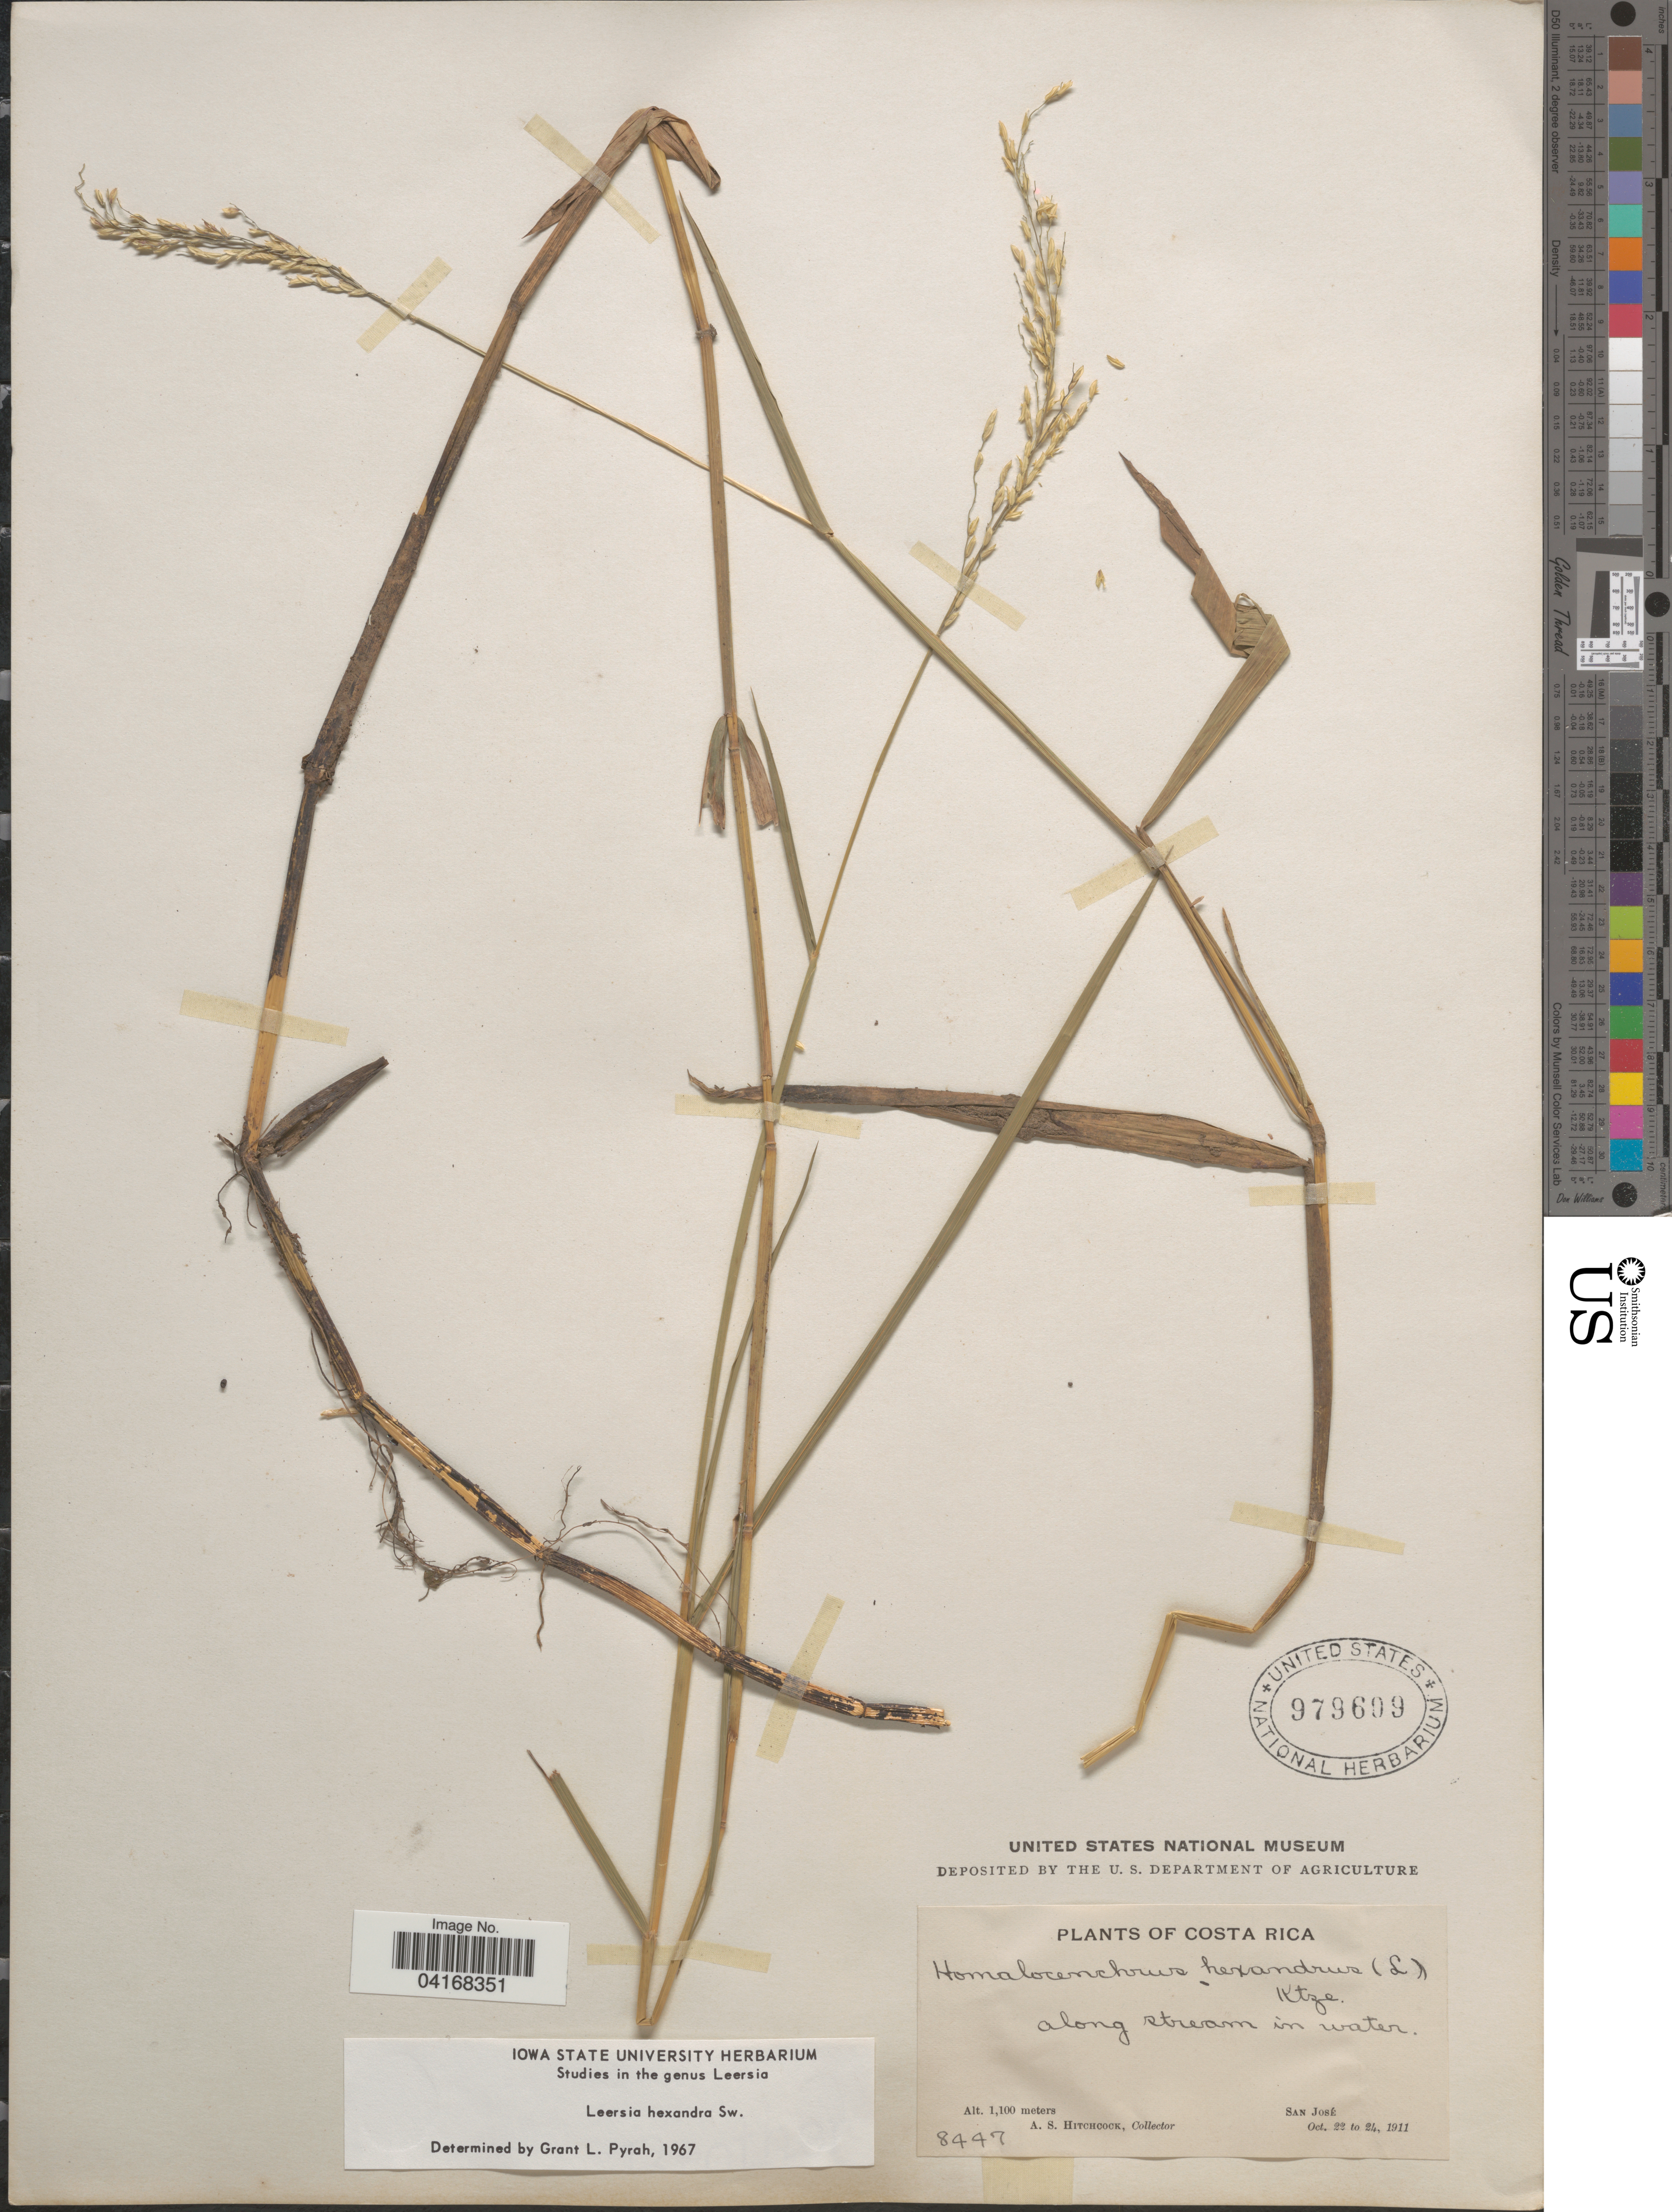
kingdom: Plantae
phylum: Tracheophyta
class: Liliopsida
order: Poales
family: Poaceae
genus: Leersia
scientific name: Leersia hexandra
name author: Sw.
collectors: A. S. Hitchcock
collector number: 8447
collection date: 1911-10-22/1911-10-24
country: Costa Rica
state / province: San José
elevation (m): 1100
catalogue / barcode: US 979609